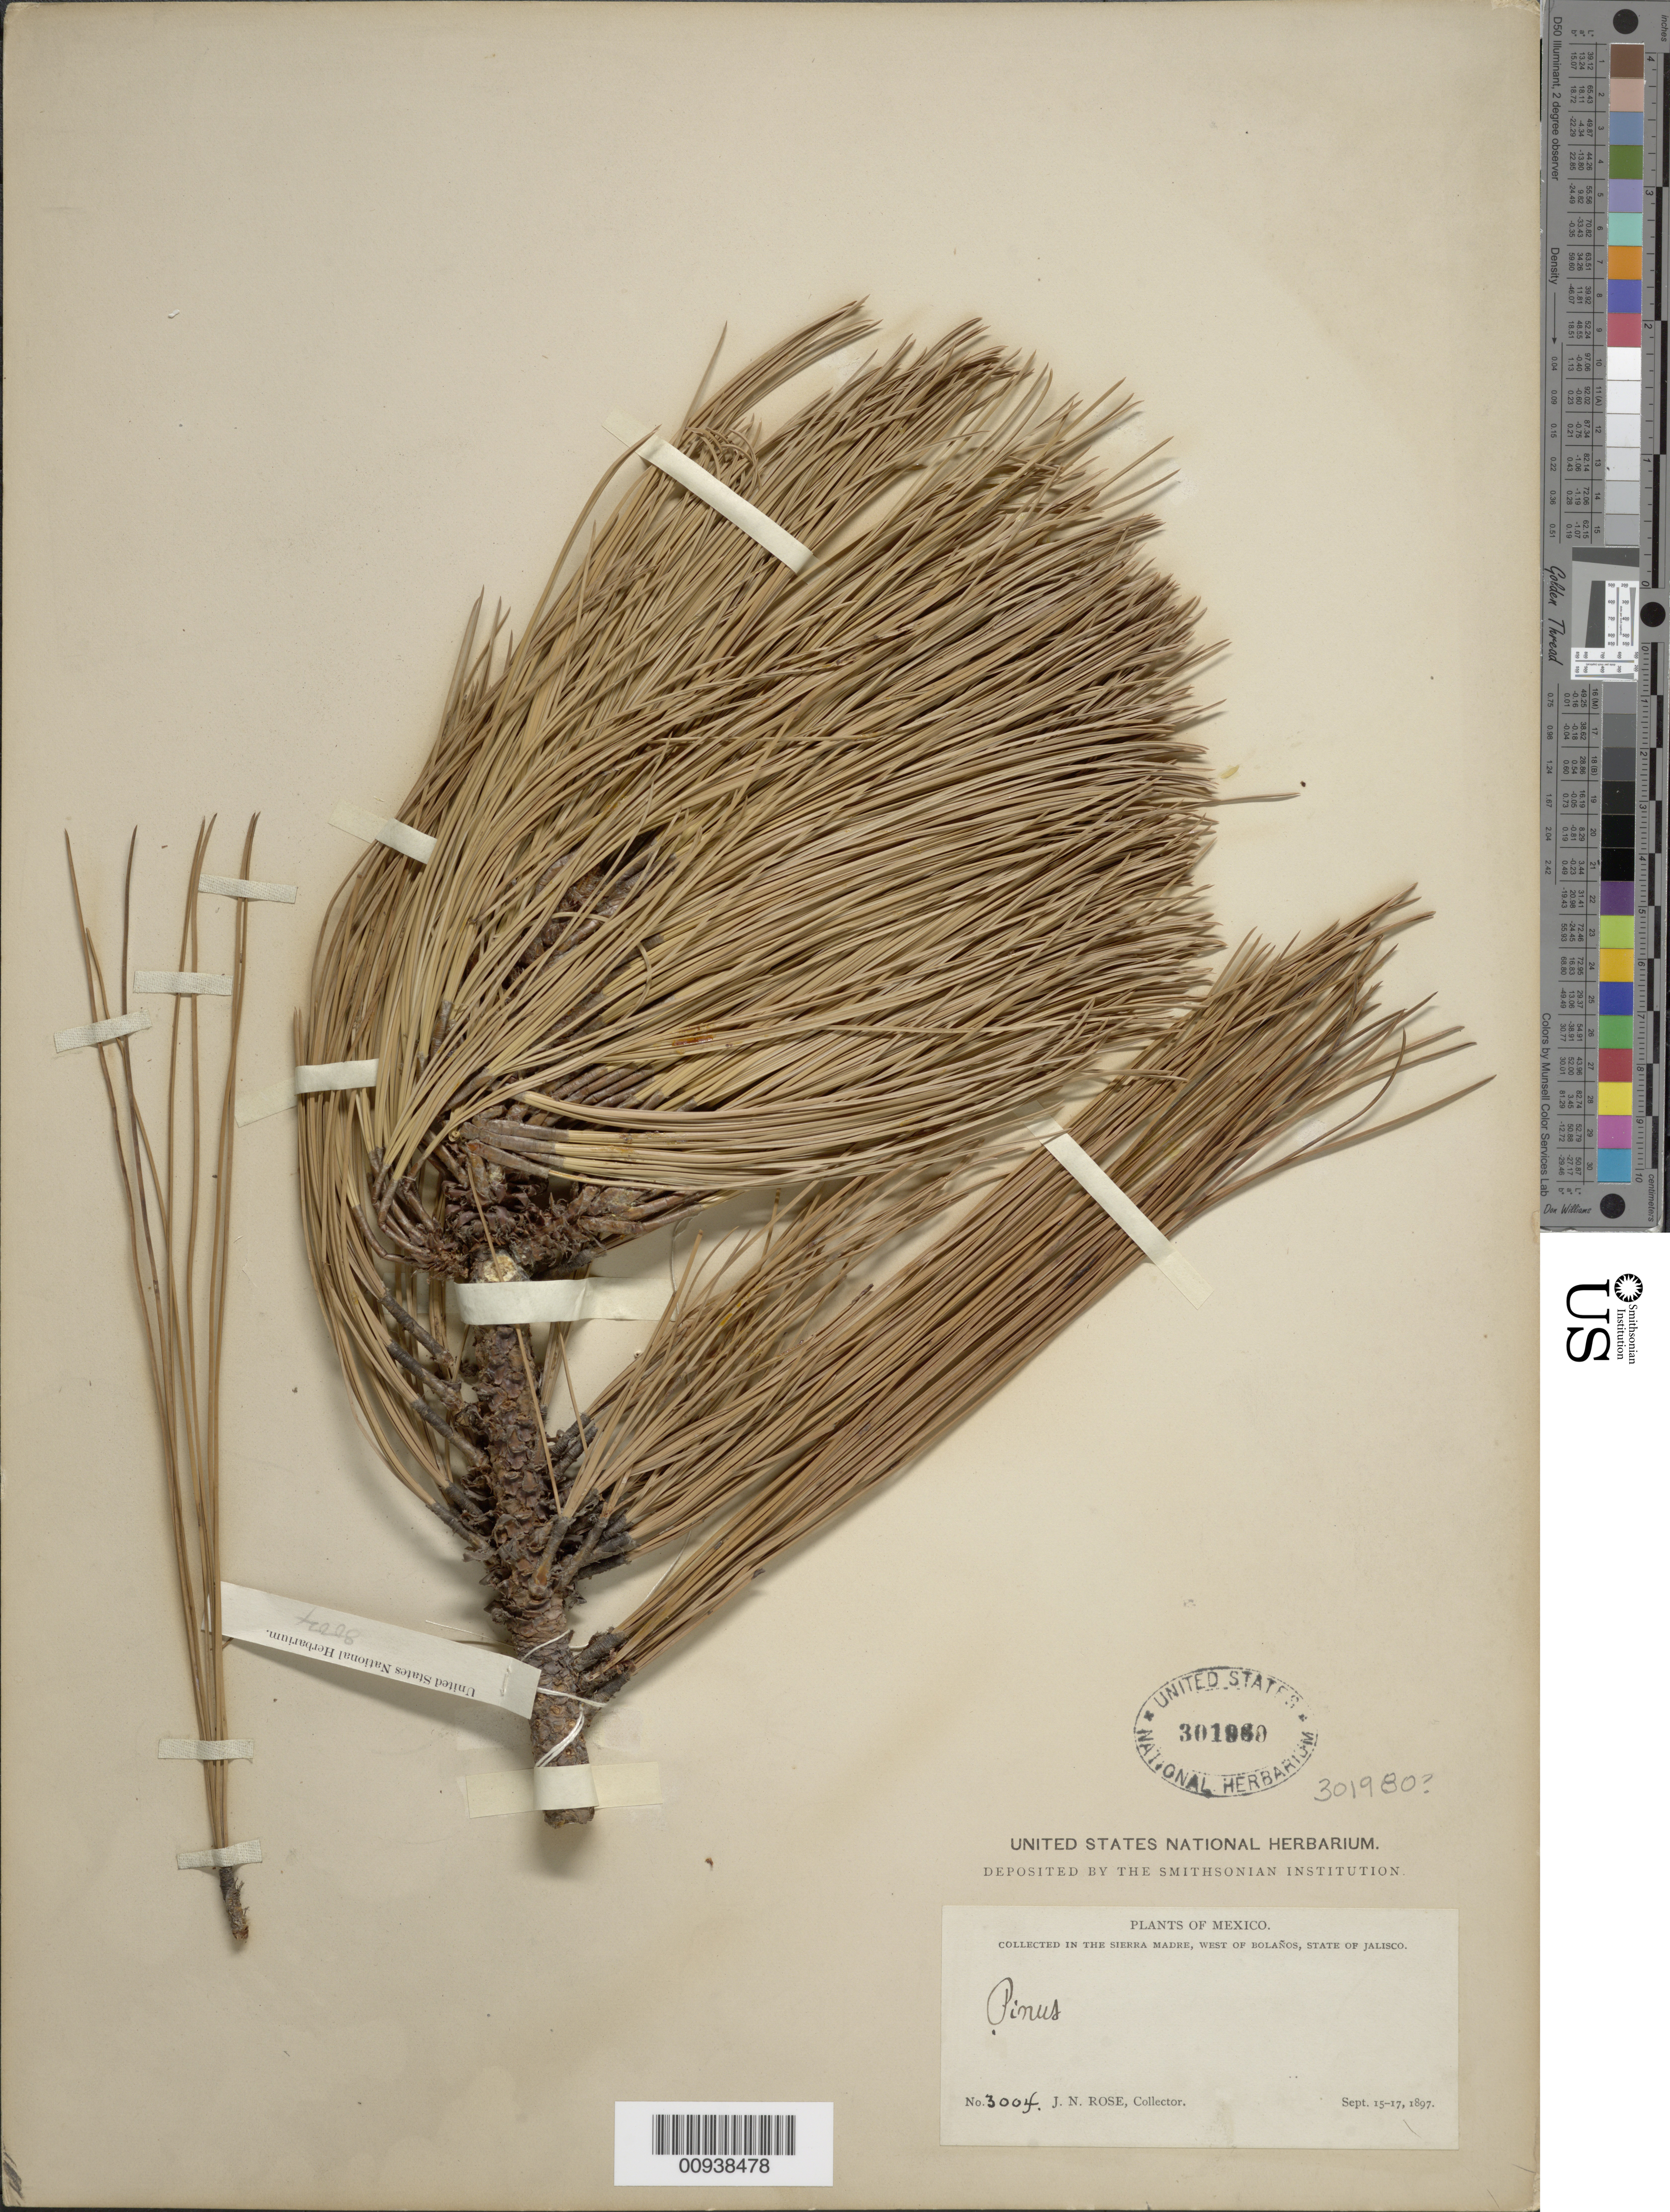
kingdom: Plantae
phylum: Tracheophyta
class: Pinopsida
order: Pinales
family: Pinaceae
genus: Pinus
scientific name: Pinus sp.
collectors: J. N. Rose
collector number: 3004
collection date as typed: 15 Sep 1897 to 17 Sep 1897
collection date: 1897-09-15/1897-09-17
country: Mexico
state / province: Jalisco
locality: Sierra Madre, West of Bolaños.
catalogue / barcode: US 301980